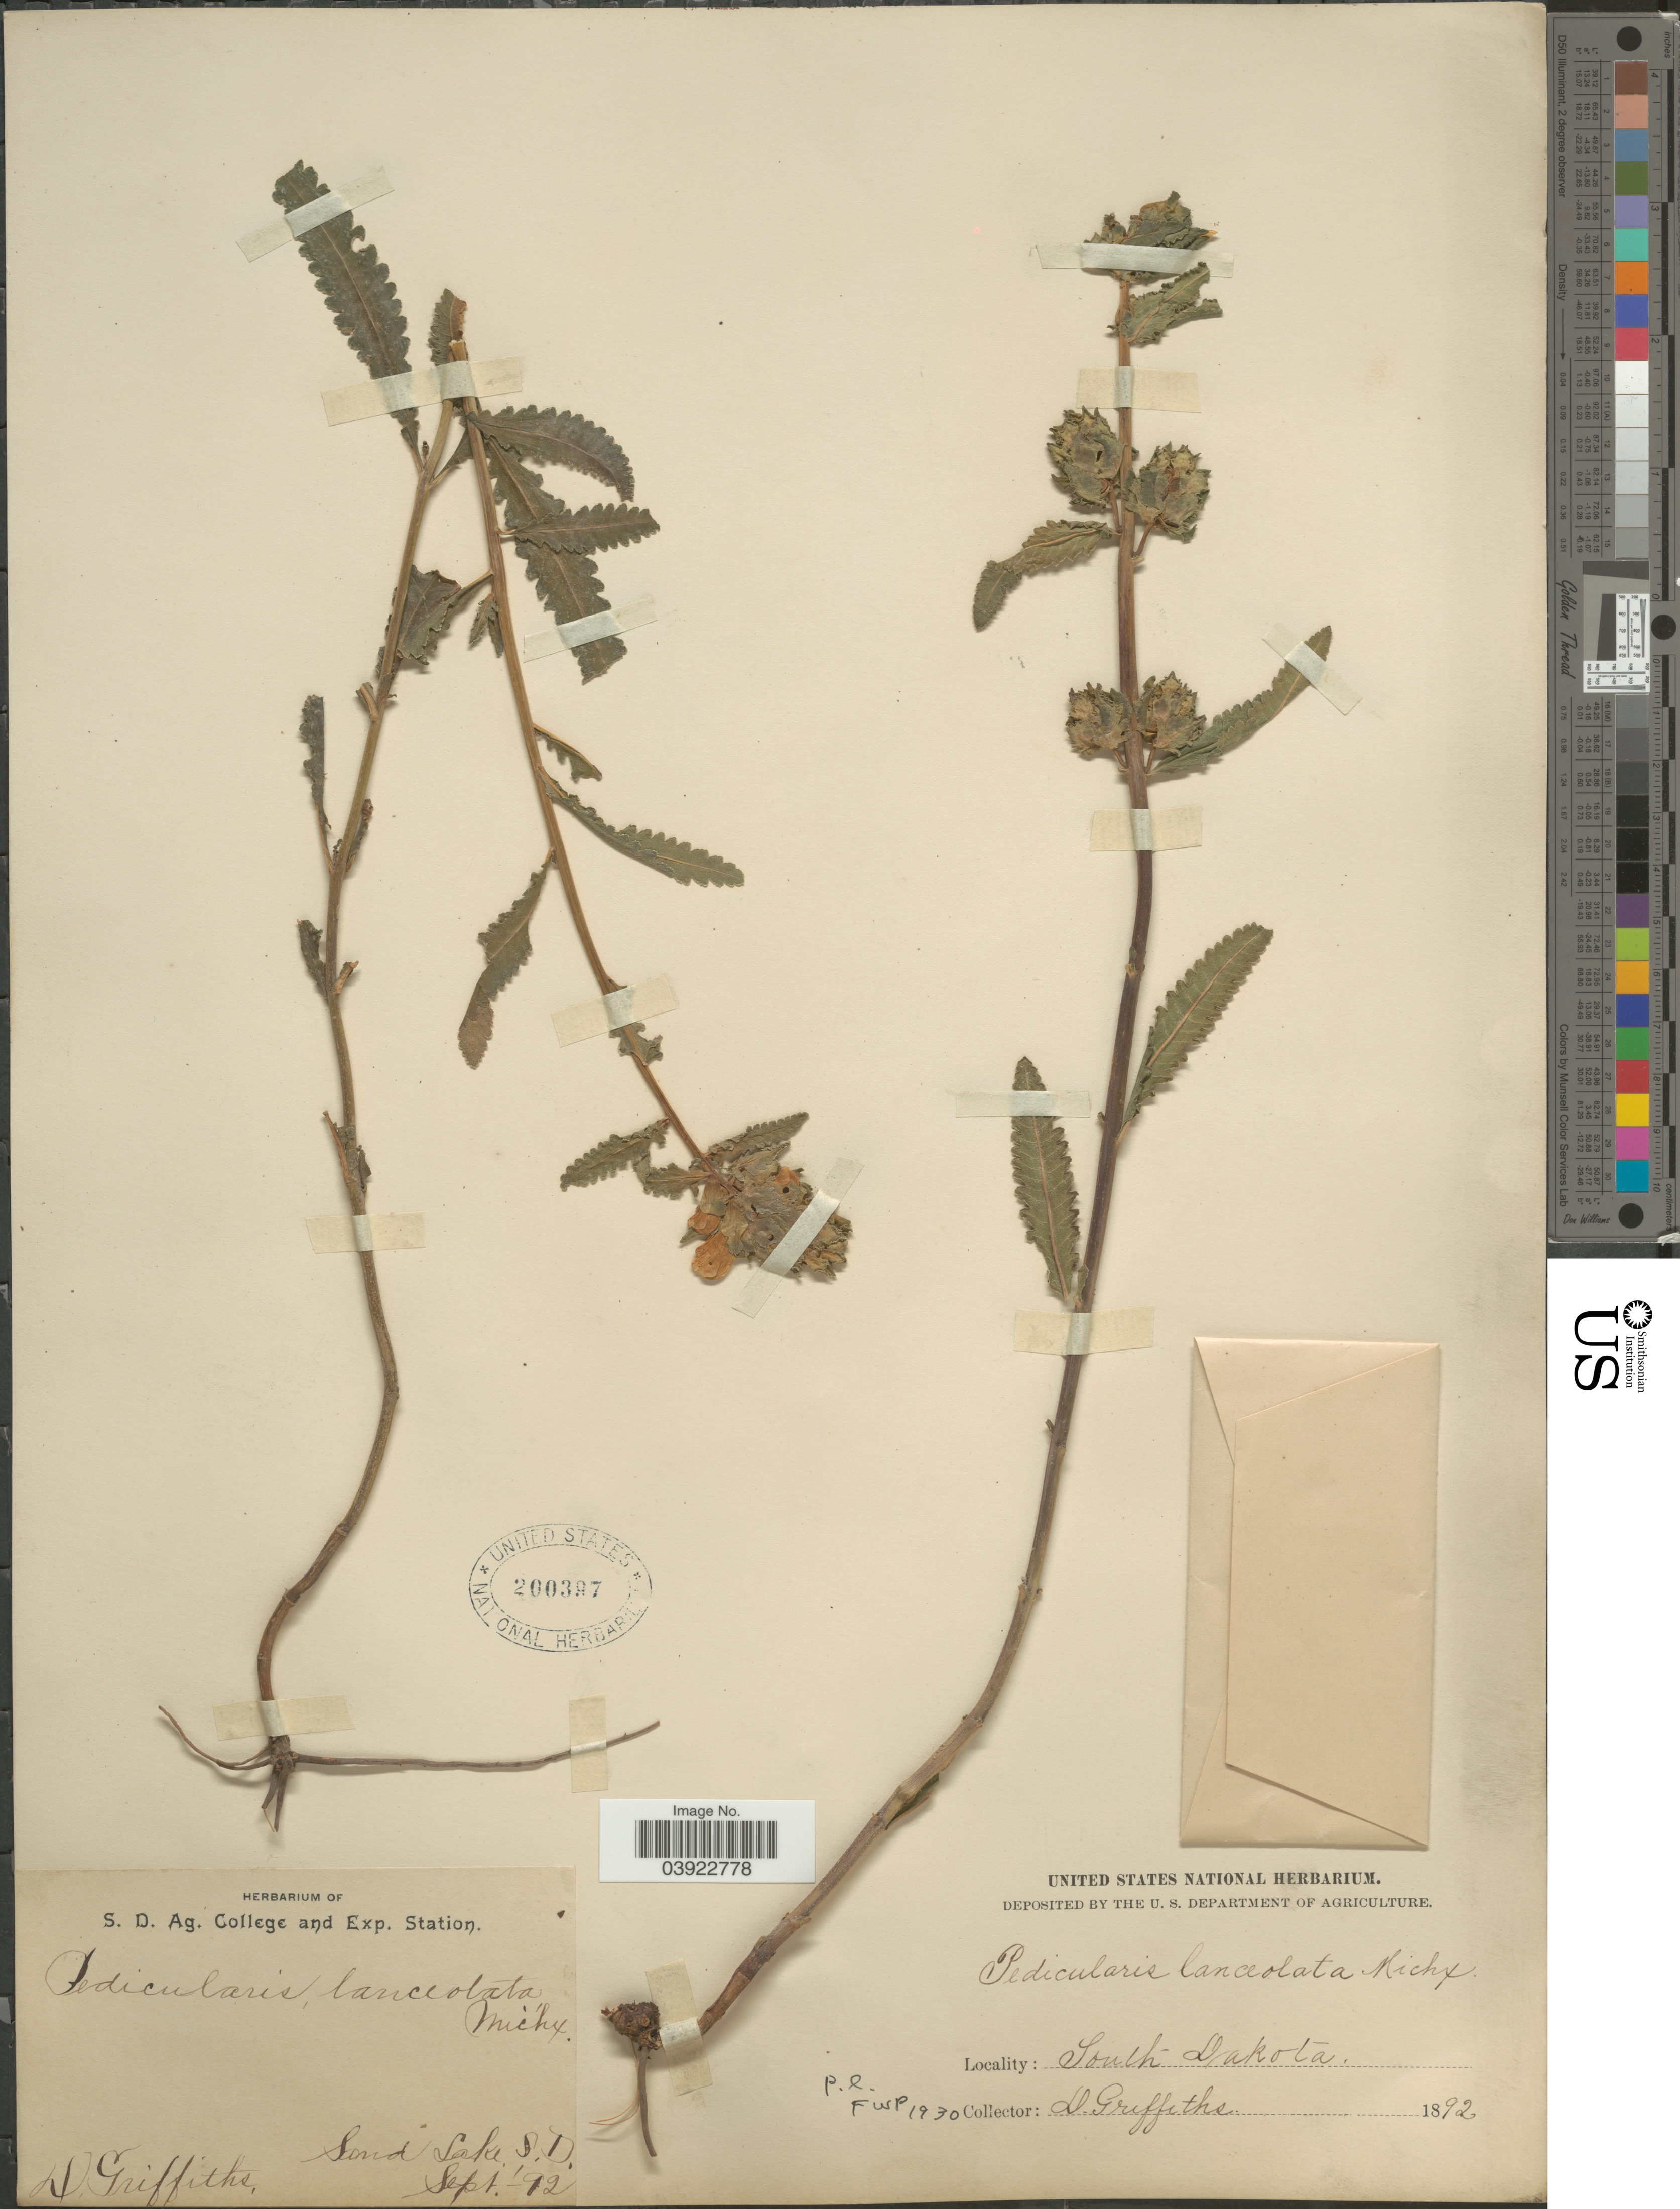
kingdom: Plantae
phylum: Tracheophyta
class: Magnoliopsida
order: Lamiales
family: Orobanchaceae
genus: Pedicularis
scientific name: Pedicularis lanceolata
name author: Michx.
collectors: D. Griffiths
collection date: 1892-09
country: United States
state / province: South Dakota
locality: Sand Lake.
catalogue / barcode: US 200397